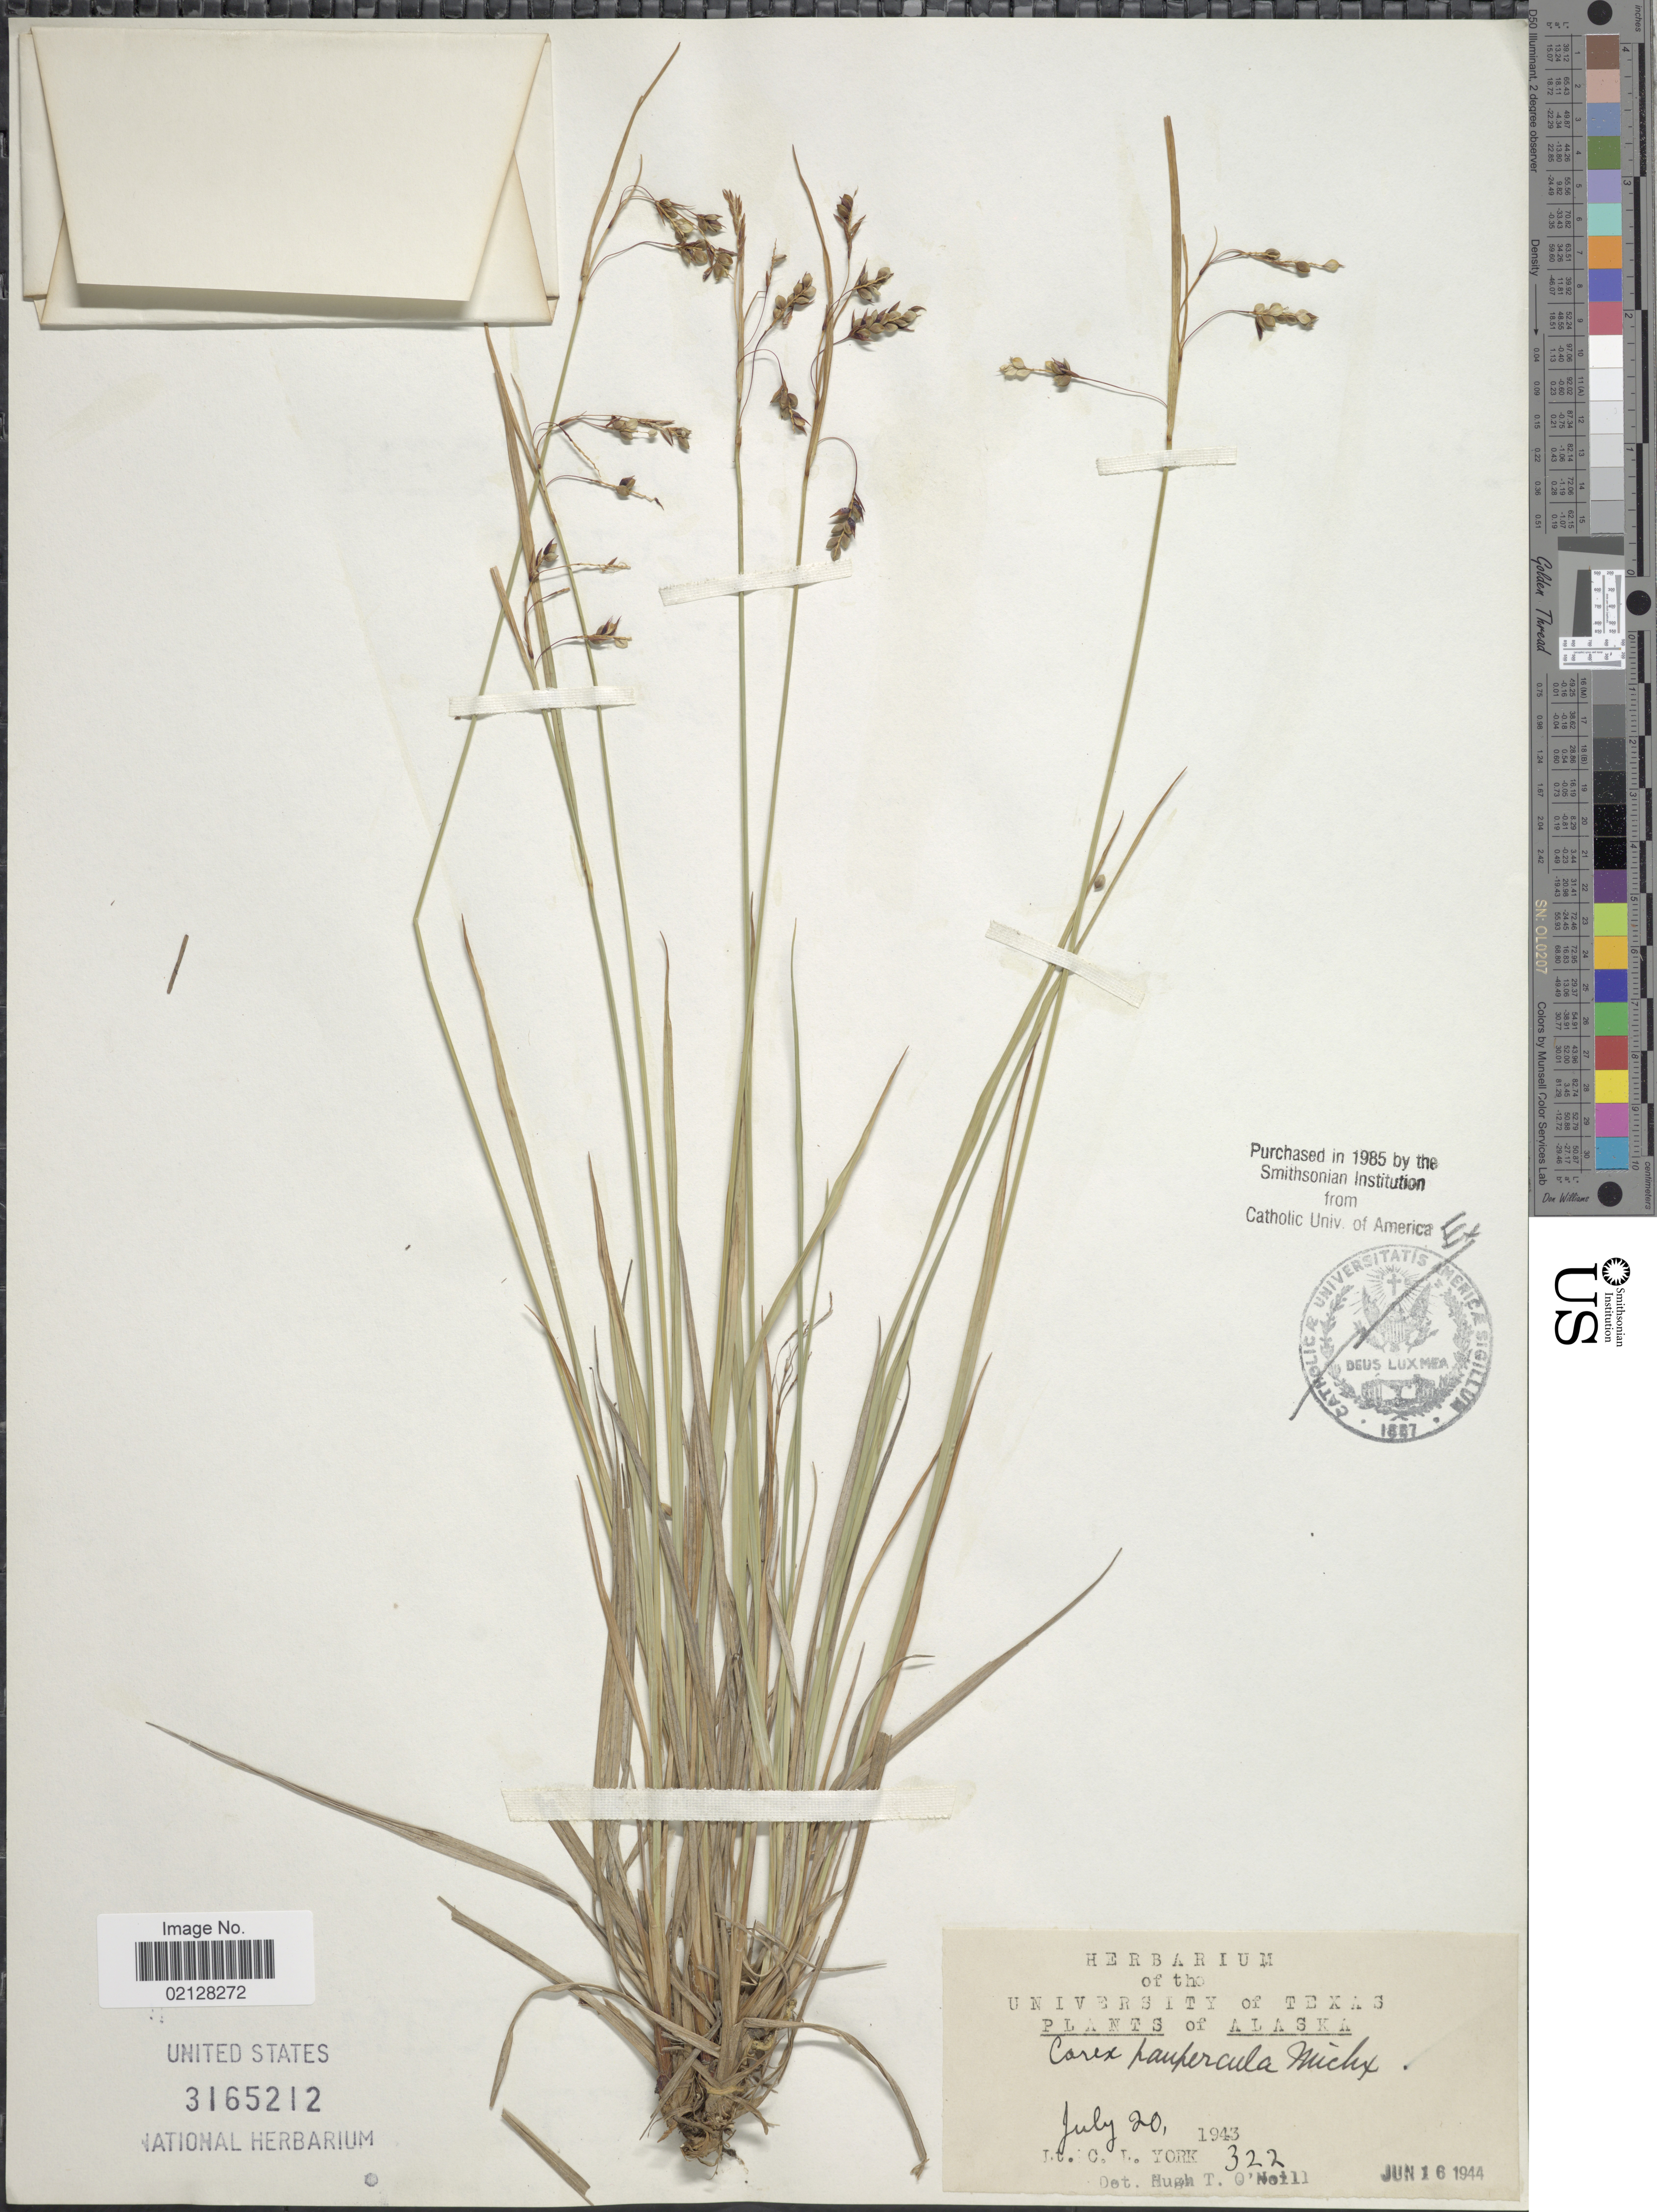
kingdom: Plantae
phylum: Tracheophyta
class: Liliopsida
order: Poales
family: Cyperaceae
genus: Carex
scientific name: Carex magellanica subsp. irrigua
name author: (Wahlenb.) Hiitonen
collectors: C. L. York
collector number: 322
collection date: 1943-07-20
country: United States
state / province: Alaska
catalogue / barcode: US 3165212